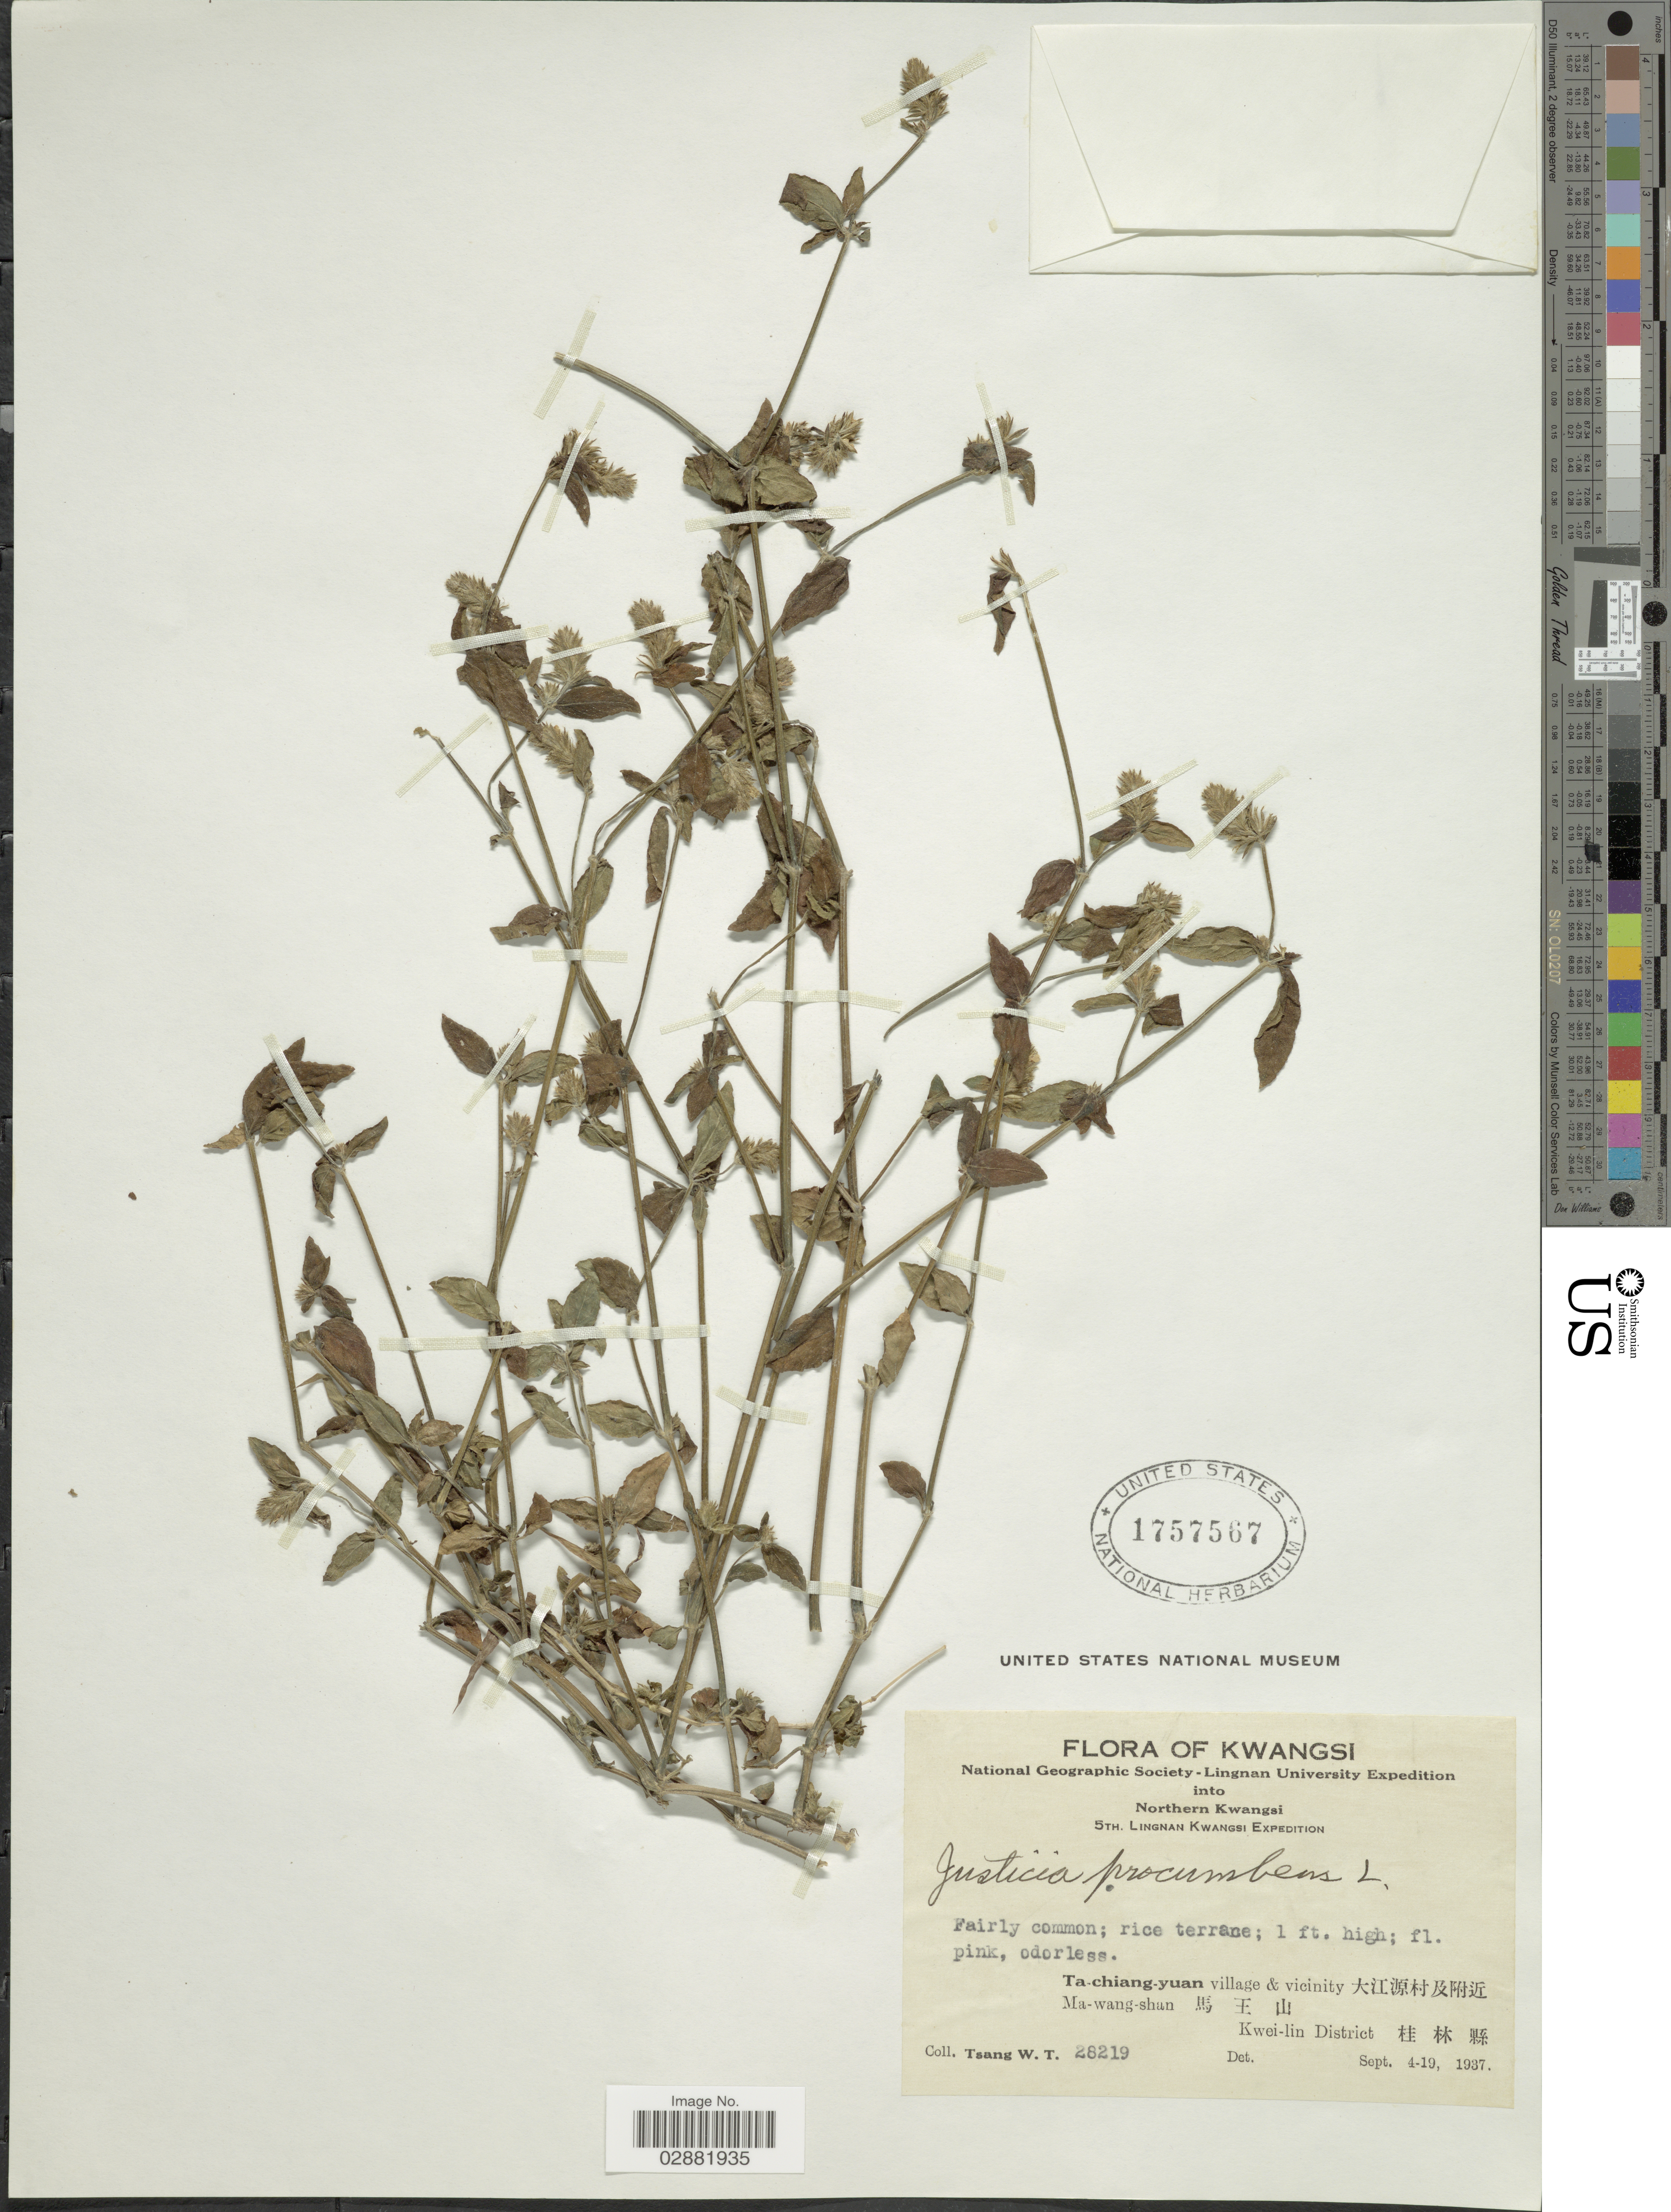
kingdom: Plantae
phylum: Tracheophyta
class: Magnoliopsida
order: Lamiales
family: Acanthaceae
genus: Justicia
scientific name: Justicia procumbens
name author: L.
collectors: W. T. Tsang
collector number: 28219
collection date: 1937-09-04/1937-09-19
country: China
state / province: Guangxi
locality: Kwangsi, Northern Kwangsi, Ta-chiang-yuan village & vicinity X, Ma-wang-shan X, Kwei-lin District X.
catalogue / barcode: US 1757567